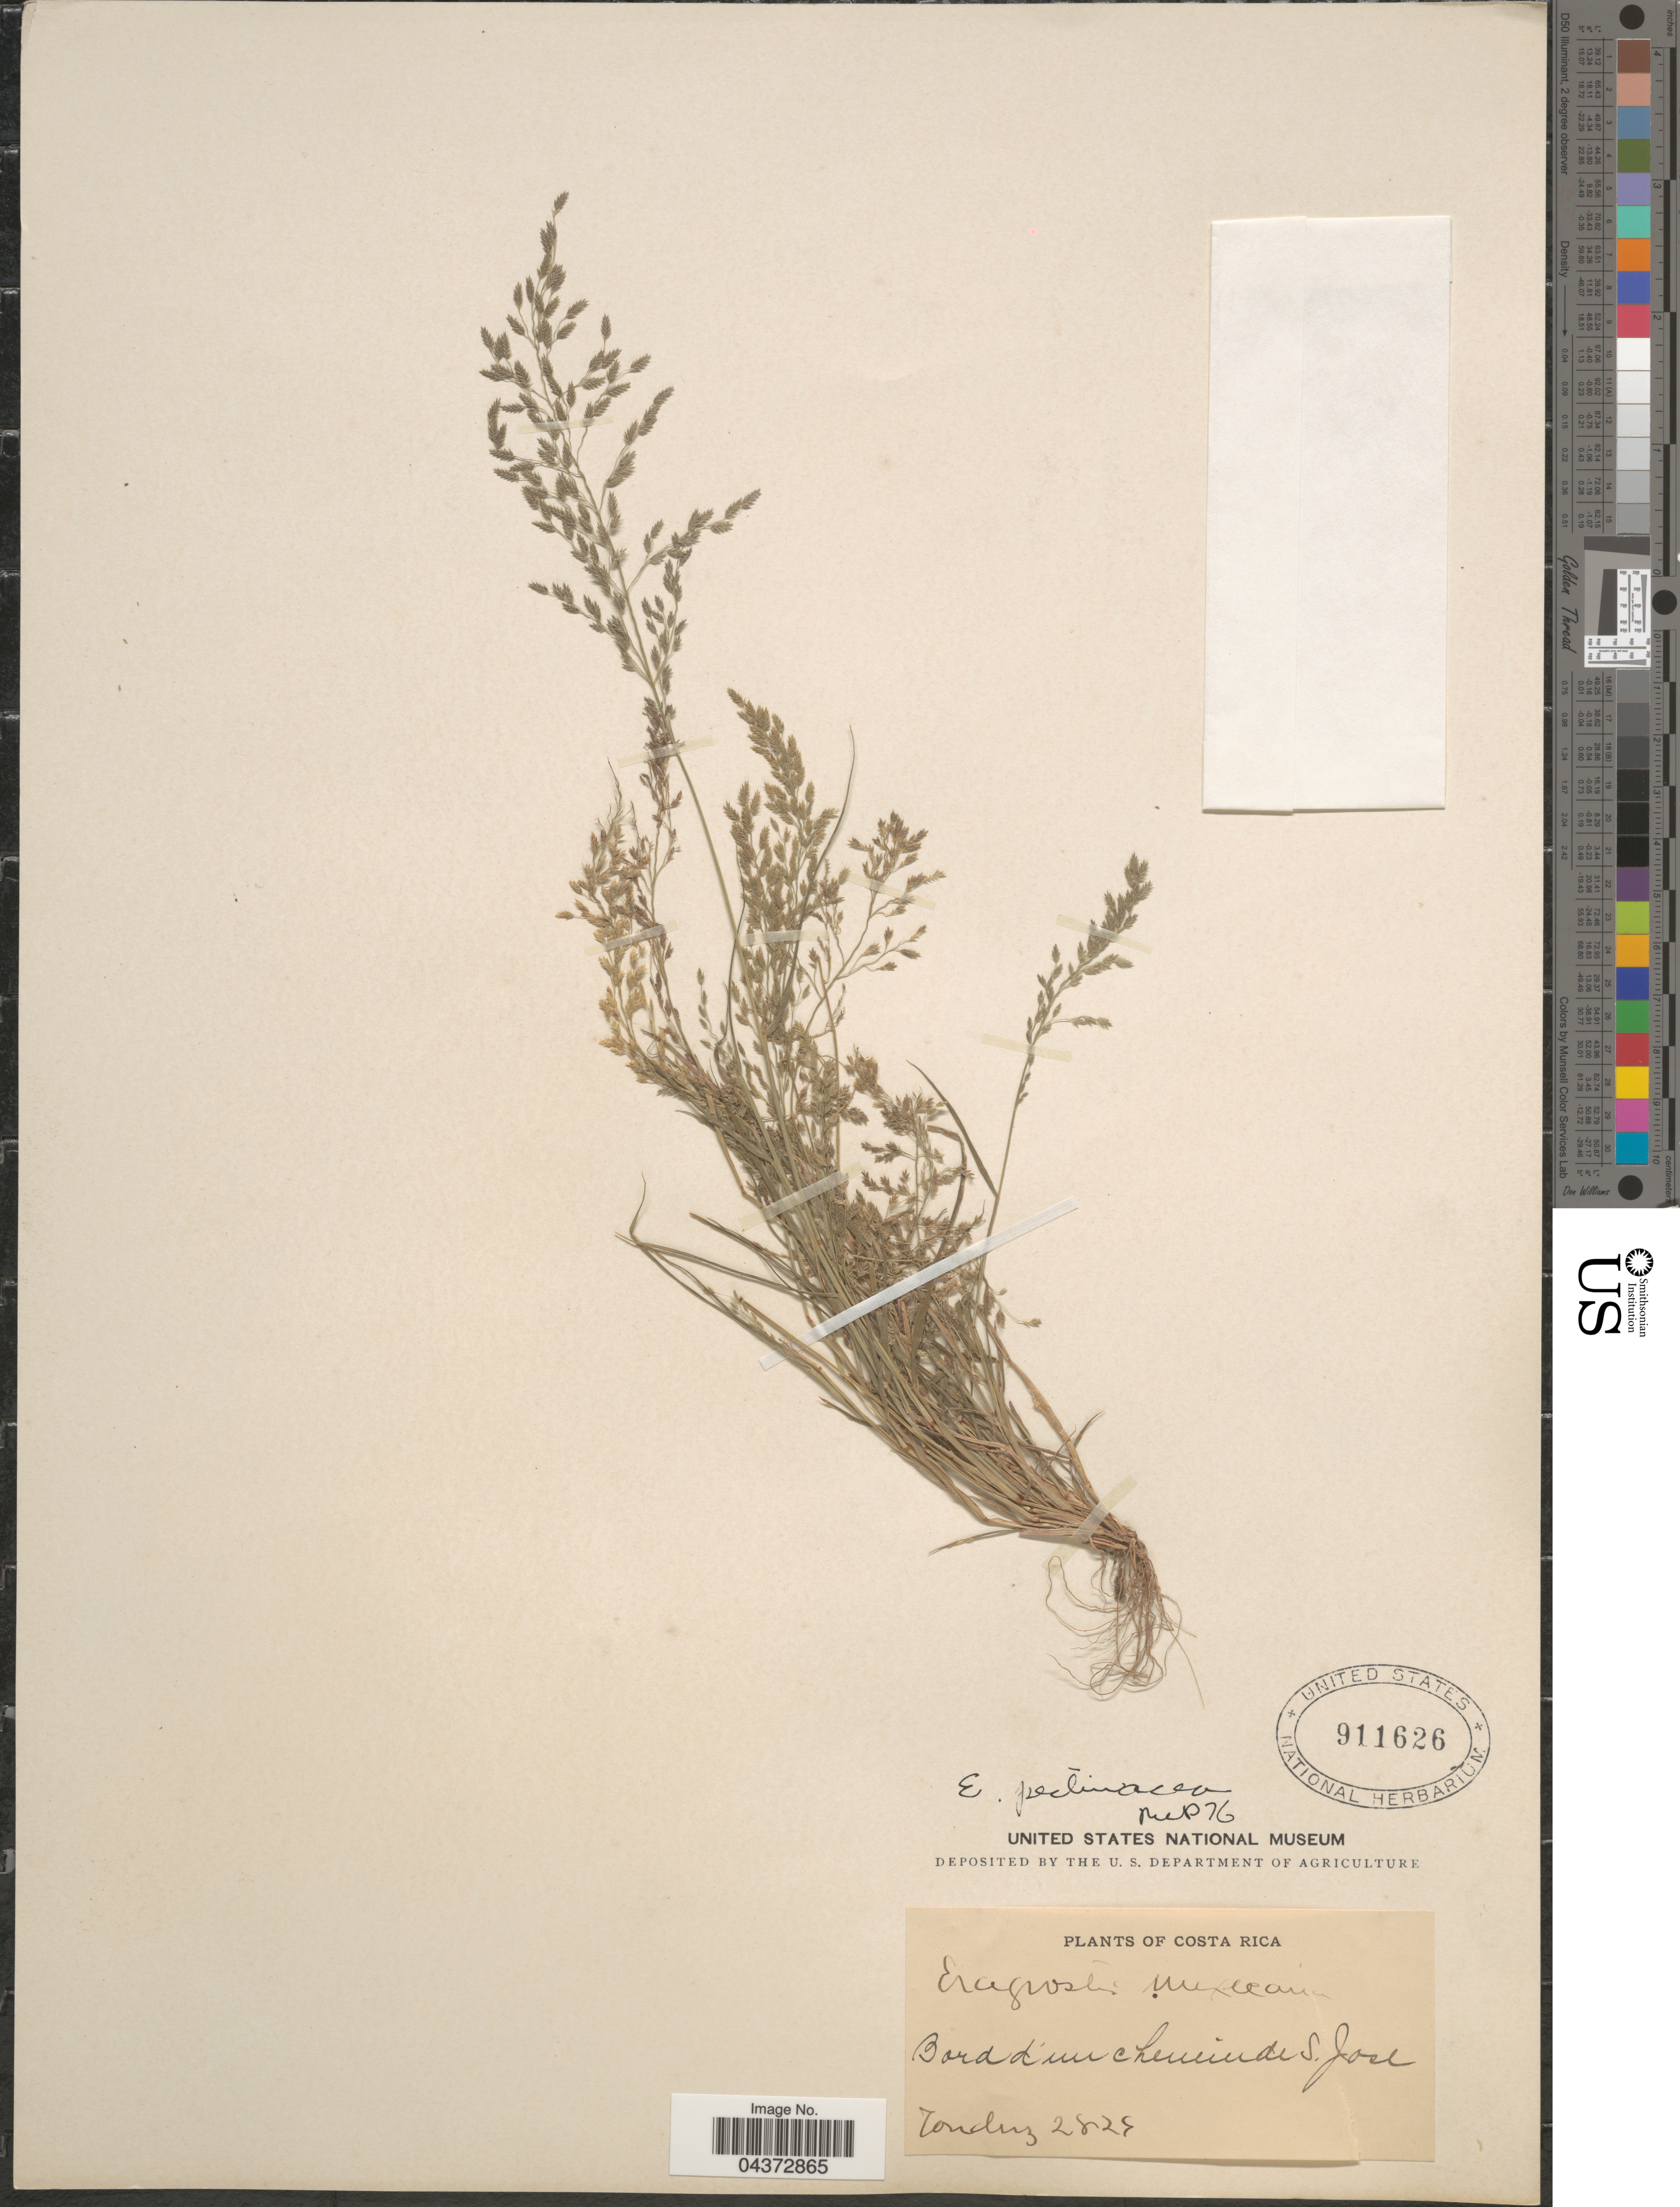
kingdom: Plantae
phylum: Tracheophyta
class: Liliopsida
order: Poales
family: Poaceae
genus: Eragrostis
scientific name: Eragrostis pectinacea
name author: (Michx.) Nees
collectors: Tonduz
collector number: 2829*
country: Costa Rica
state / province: San José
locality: Bord d'un chemin de S. Jose.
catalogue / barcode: US 911626